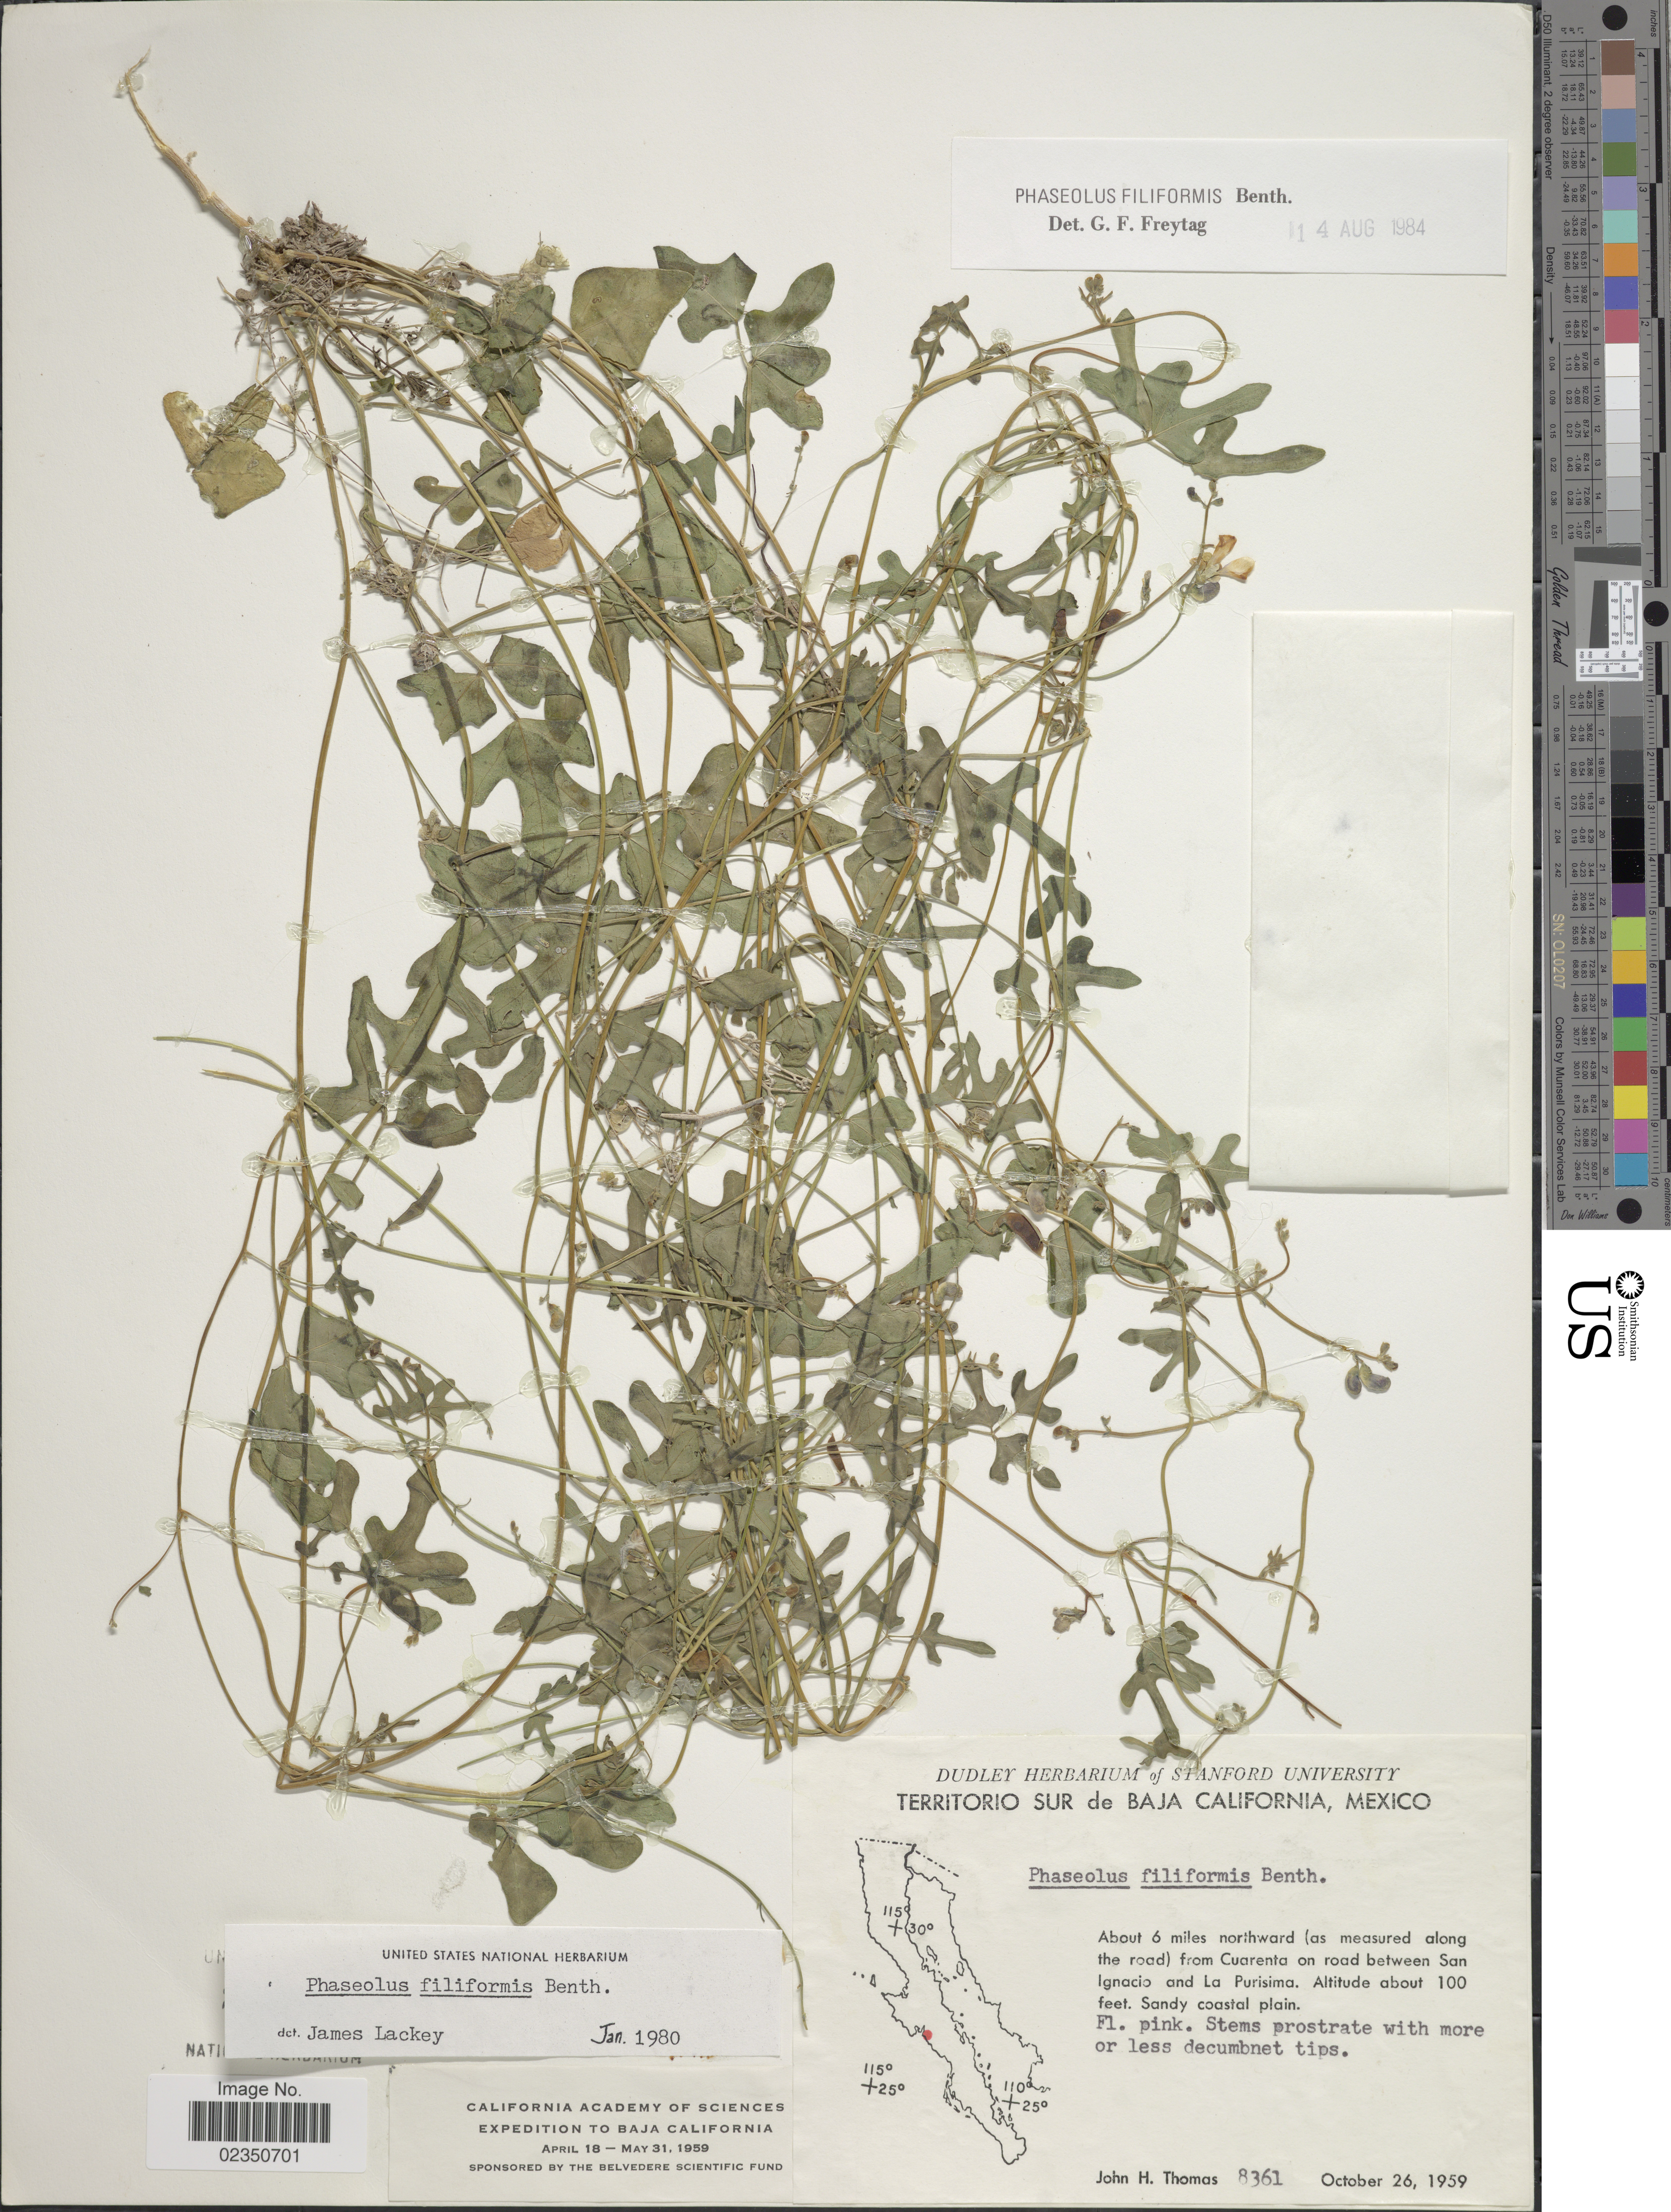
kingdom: Plantae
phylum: Tracheophyta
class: Magnoliopsida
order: Fabales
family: Fabaceae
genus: Phaseolus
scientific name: Phaseolus filiformis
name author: Benth.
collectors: J. H. Thomas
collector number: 8361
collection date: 1959-10-26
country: Mexico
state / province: Baja California Sur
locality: About 6 miles northward (as measures along the road) from Cuarenta on road between San Ignacio and La Purisima, sandy coastal plain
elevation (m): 30